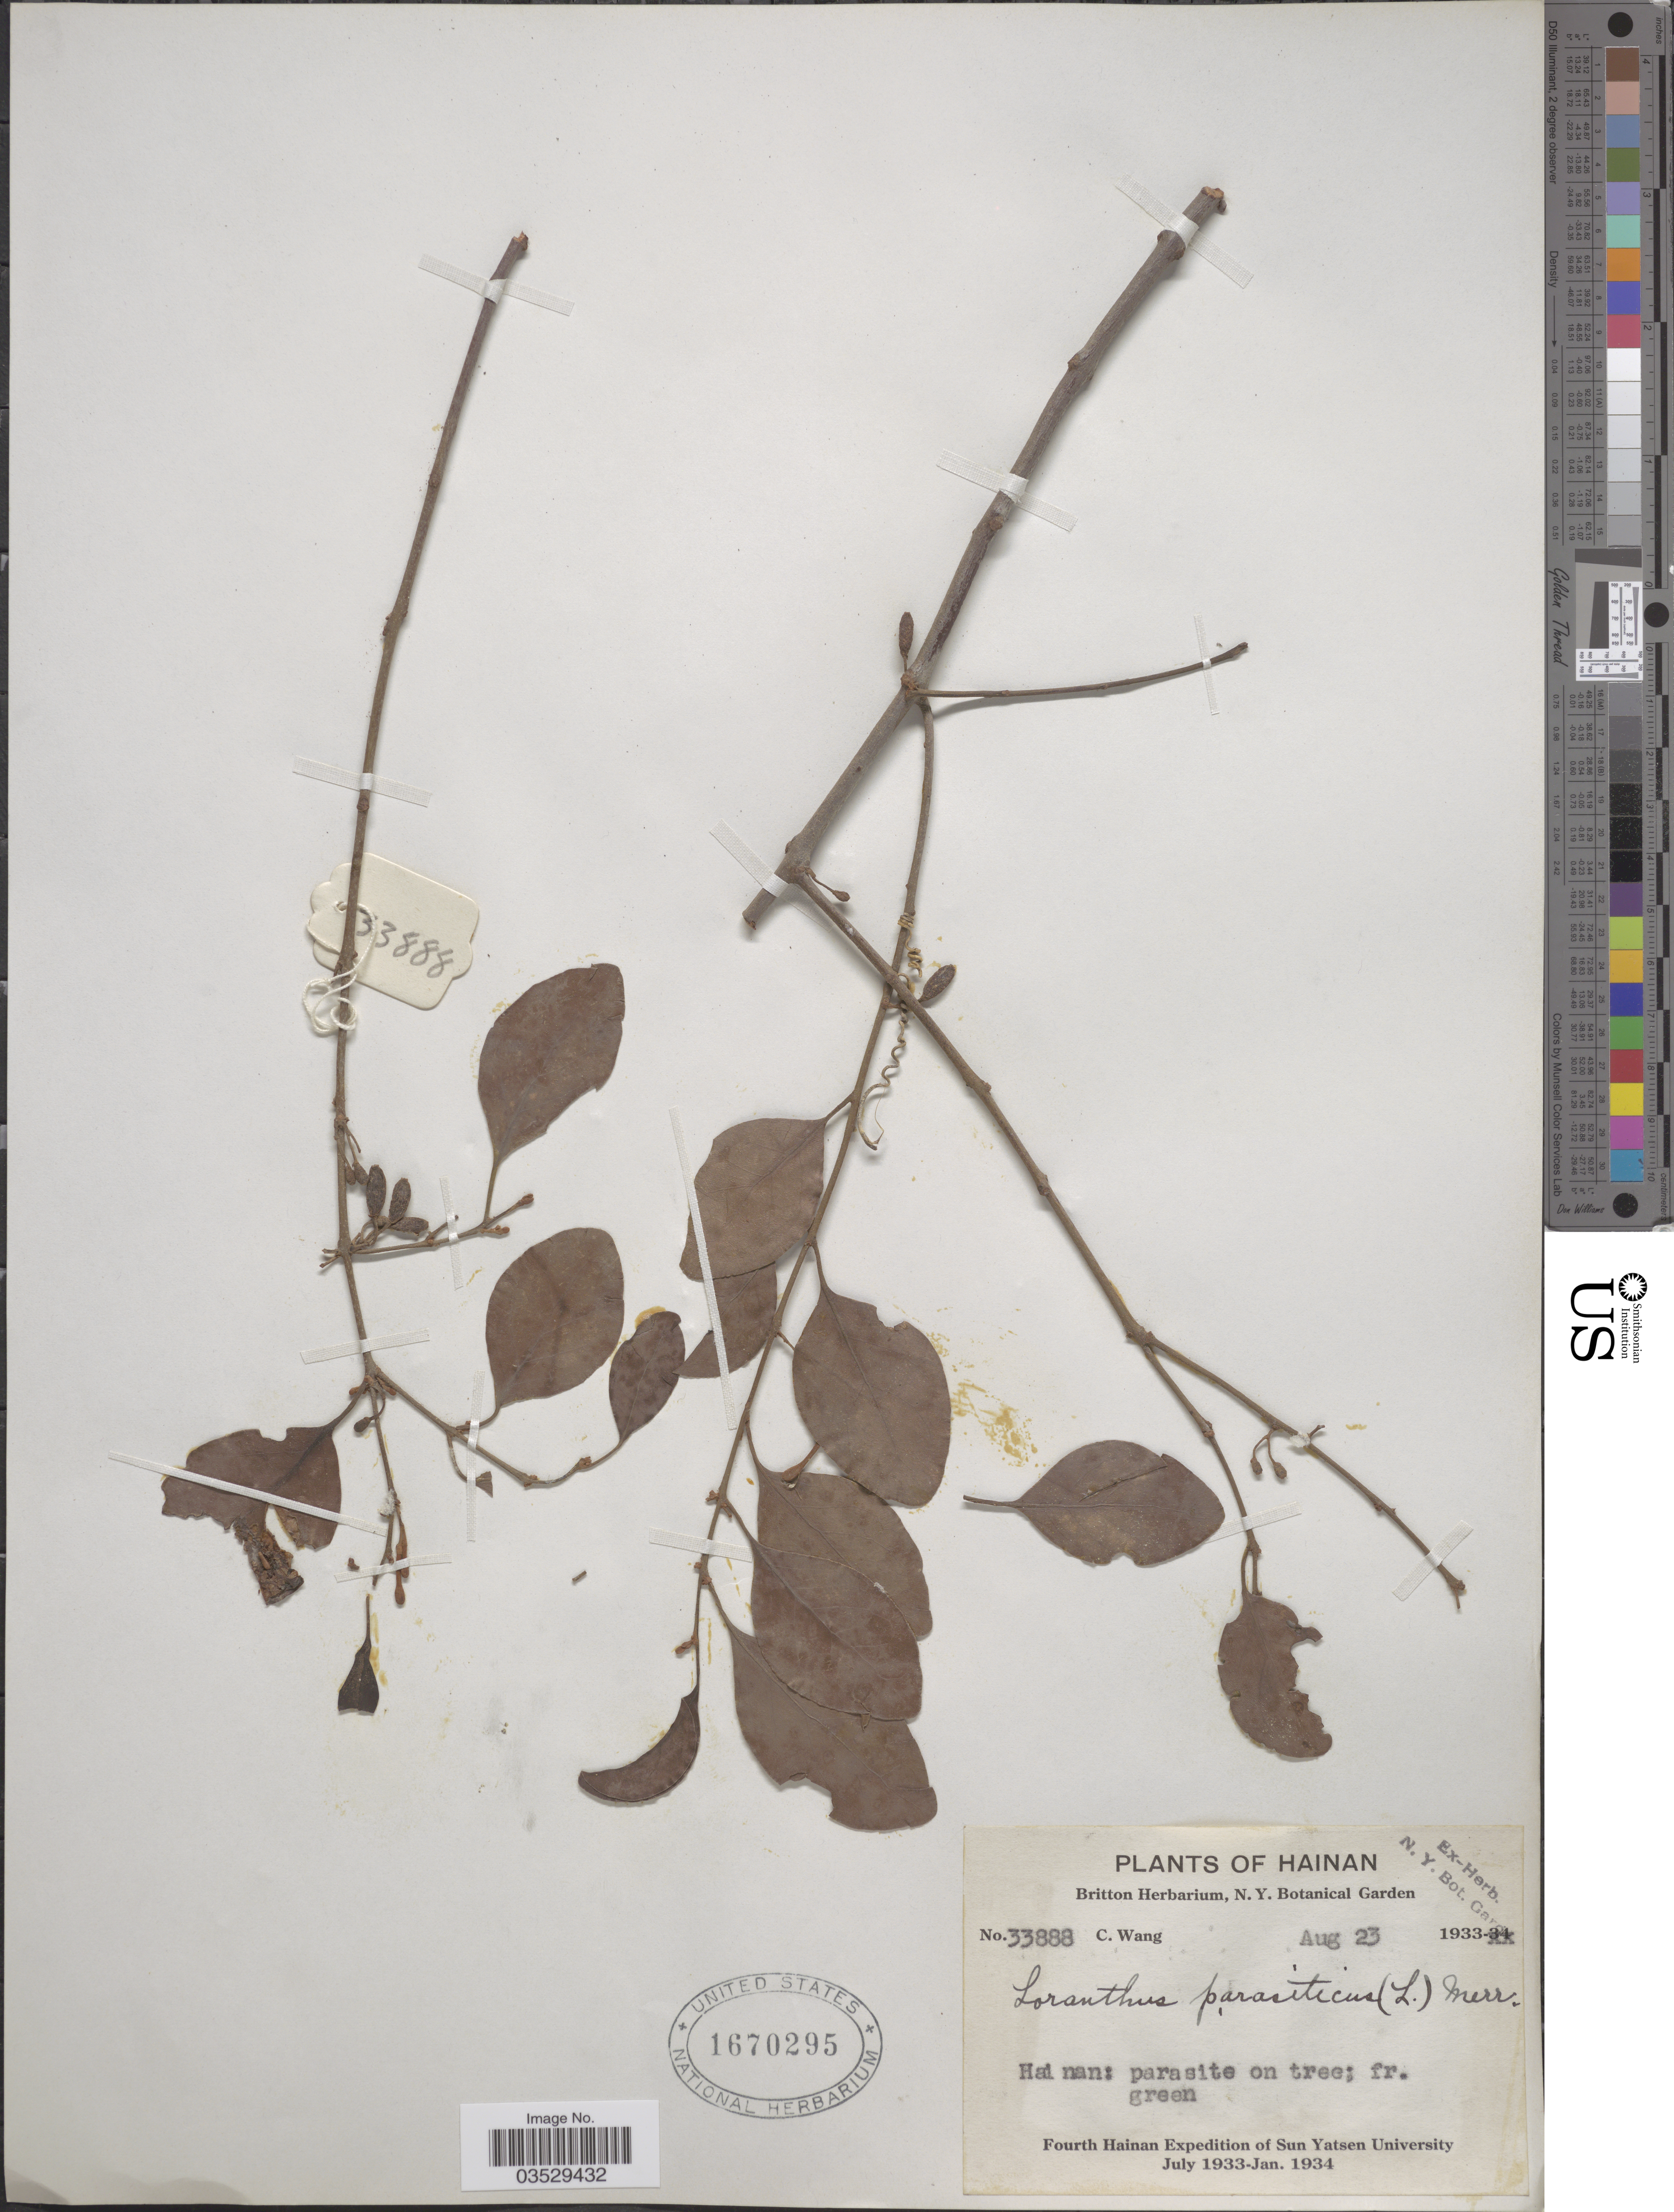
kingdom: Plantae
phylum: Tracheophyta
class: Magnoliopsida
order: Santalales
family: Loranthaceae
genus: Scurrula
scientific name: Scurrula parasitica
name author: L.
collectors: C. Wang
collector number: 33888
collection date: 1933-08-23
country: China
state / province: Hainan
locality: Hainan.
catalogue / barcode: US 1670295